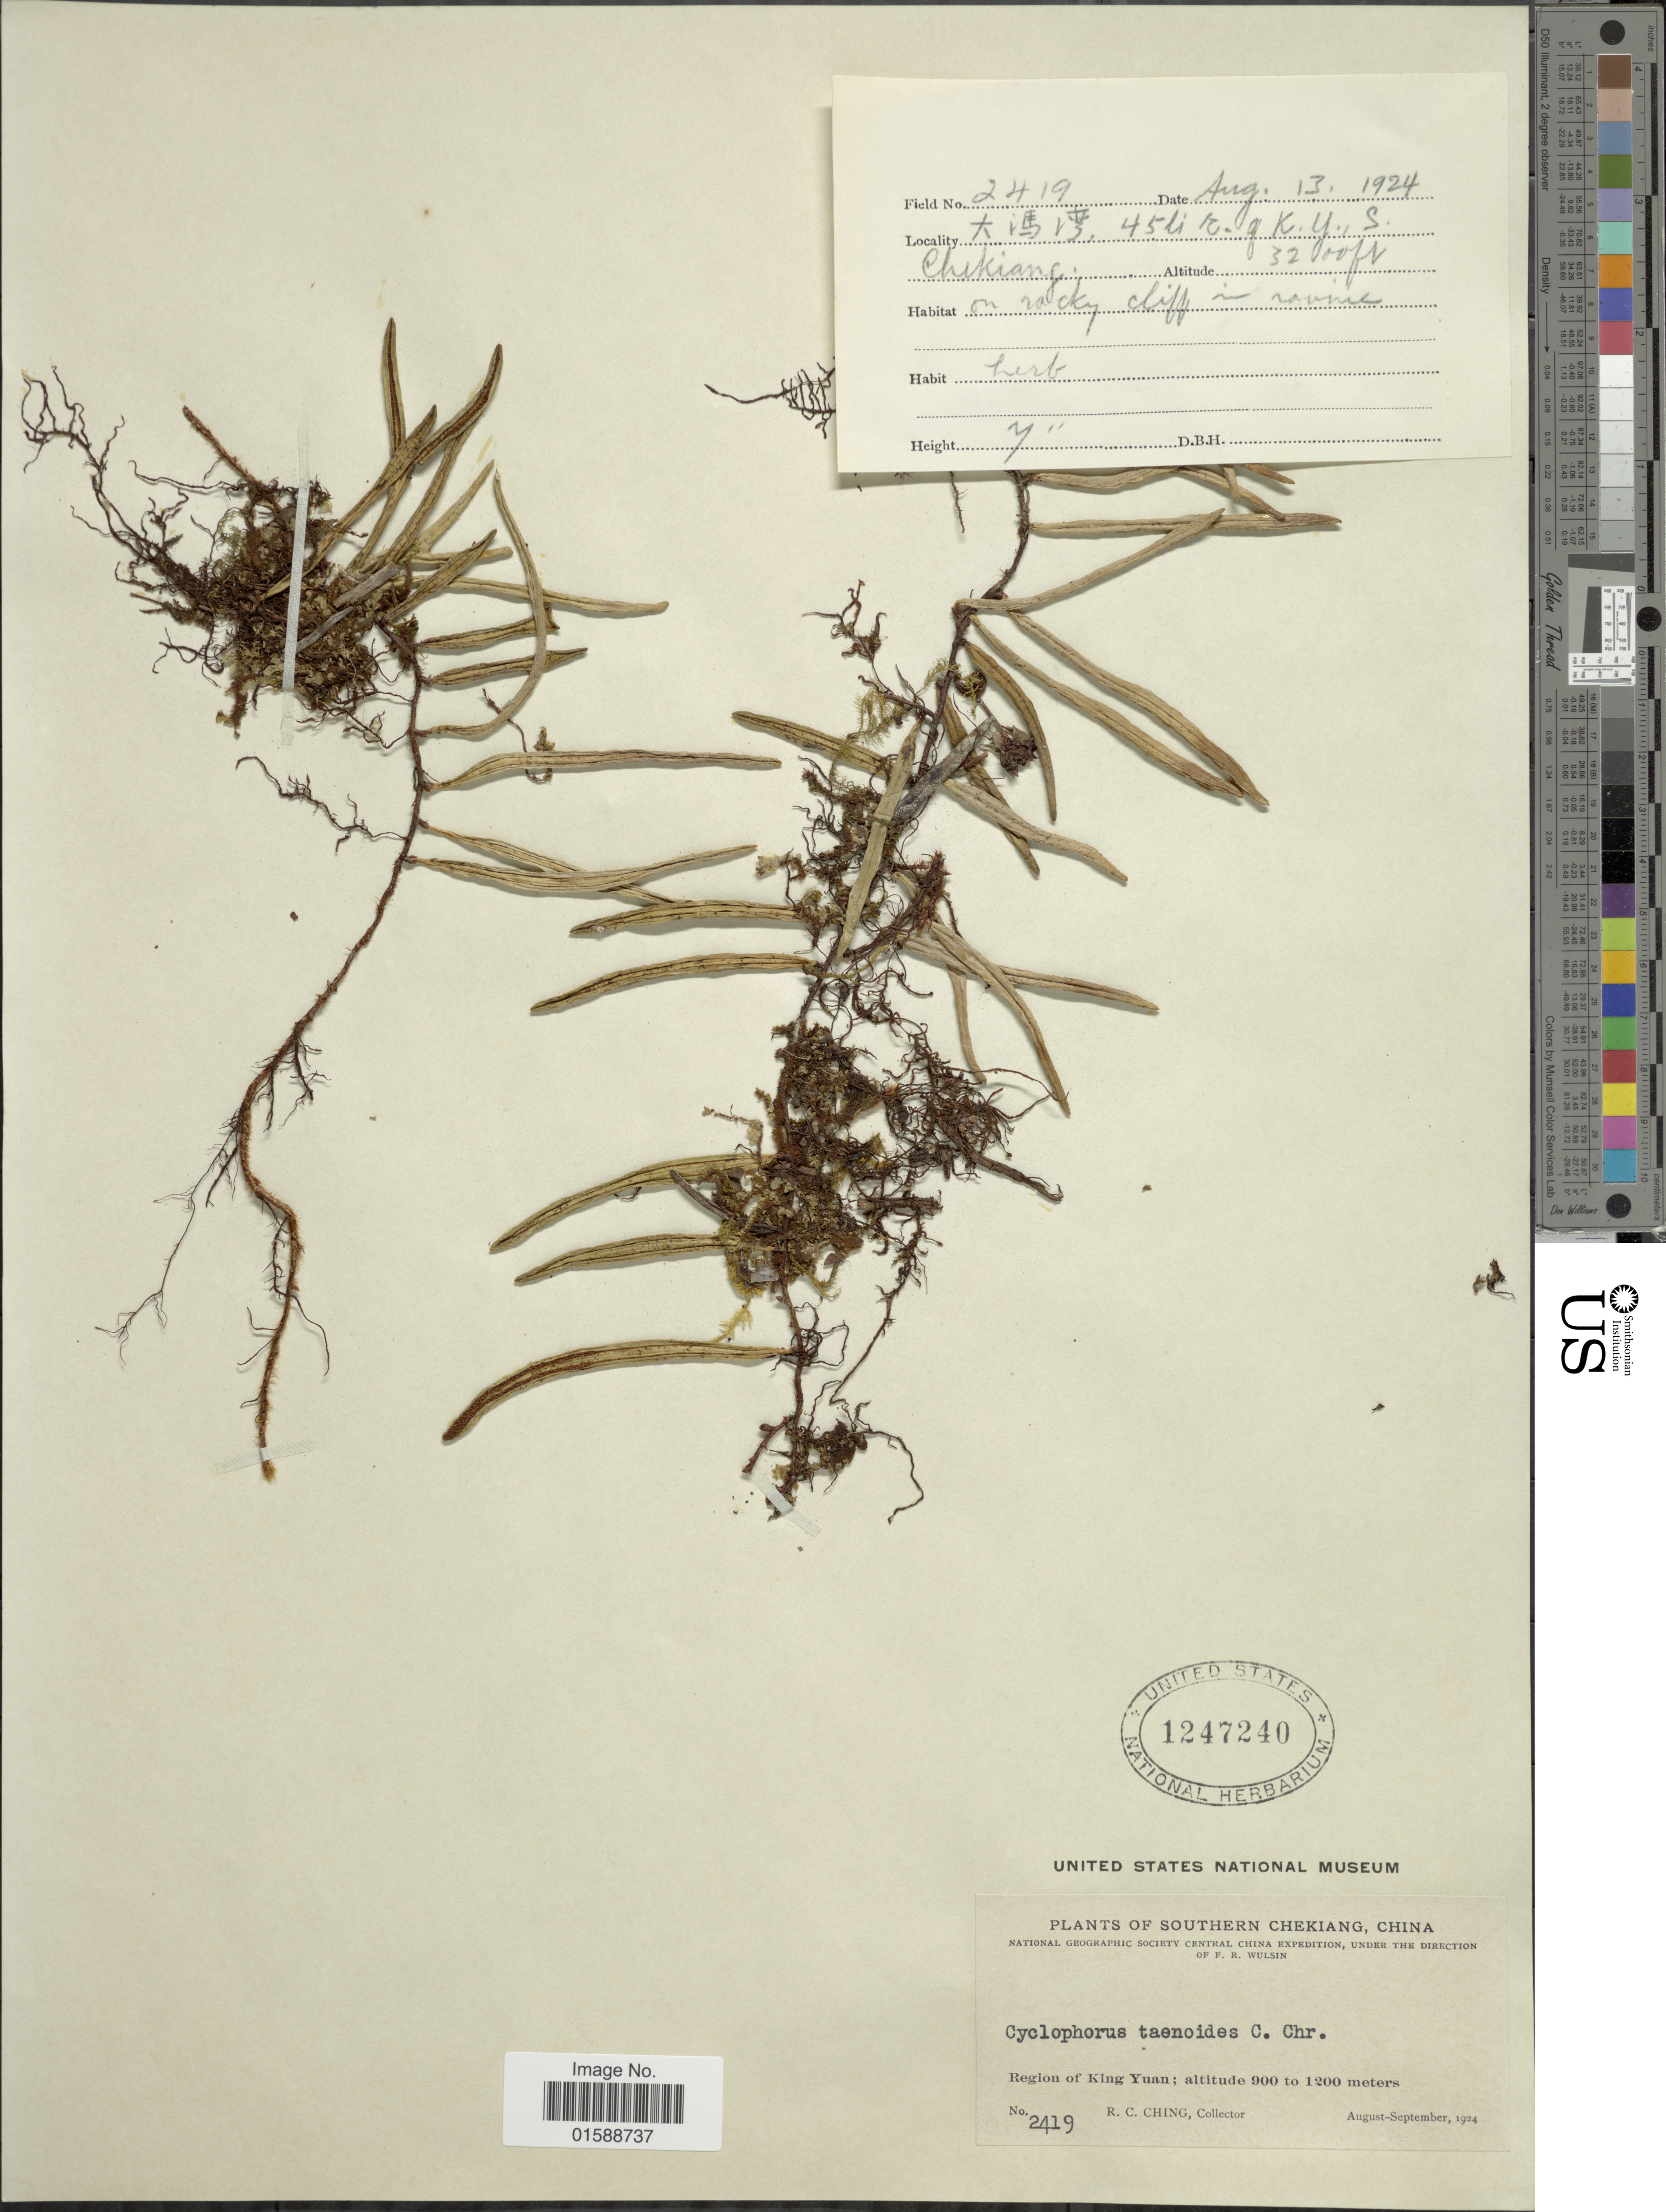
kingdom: Plantae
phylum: Tracheophyta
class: Polypodiopsida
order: Polypodiales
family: Polypodiaceae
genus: Pyrrosia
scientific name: Pyrrosia angustata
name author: (Sw.) Ching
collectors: R. C. Ching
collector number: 2419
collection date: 1924-08/1924-09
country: China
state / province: Zhejiang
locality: Southern Chekiang. Region of King Yuan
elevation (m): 900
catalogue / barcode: US 1247240